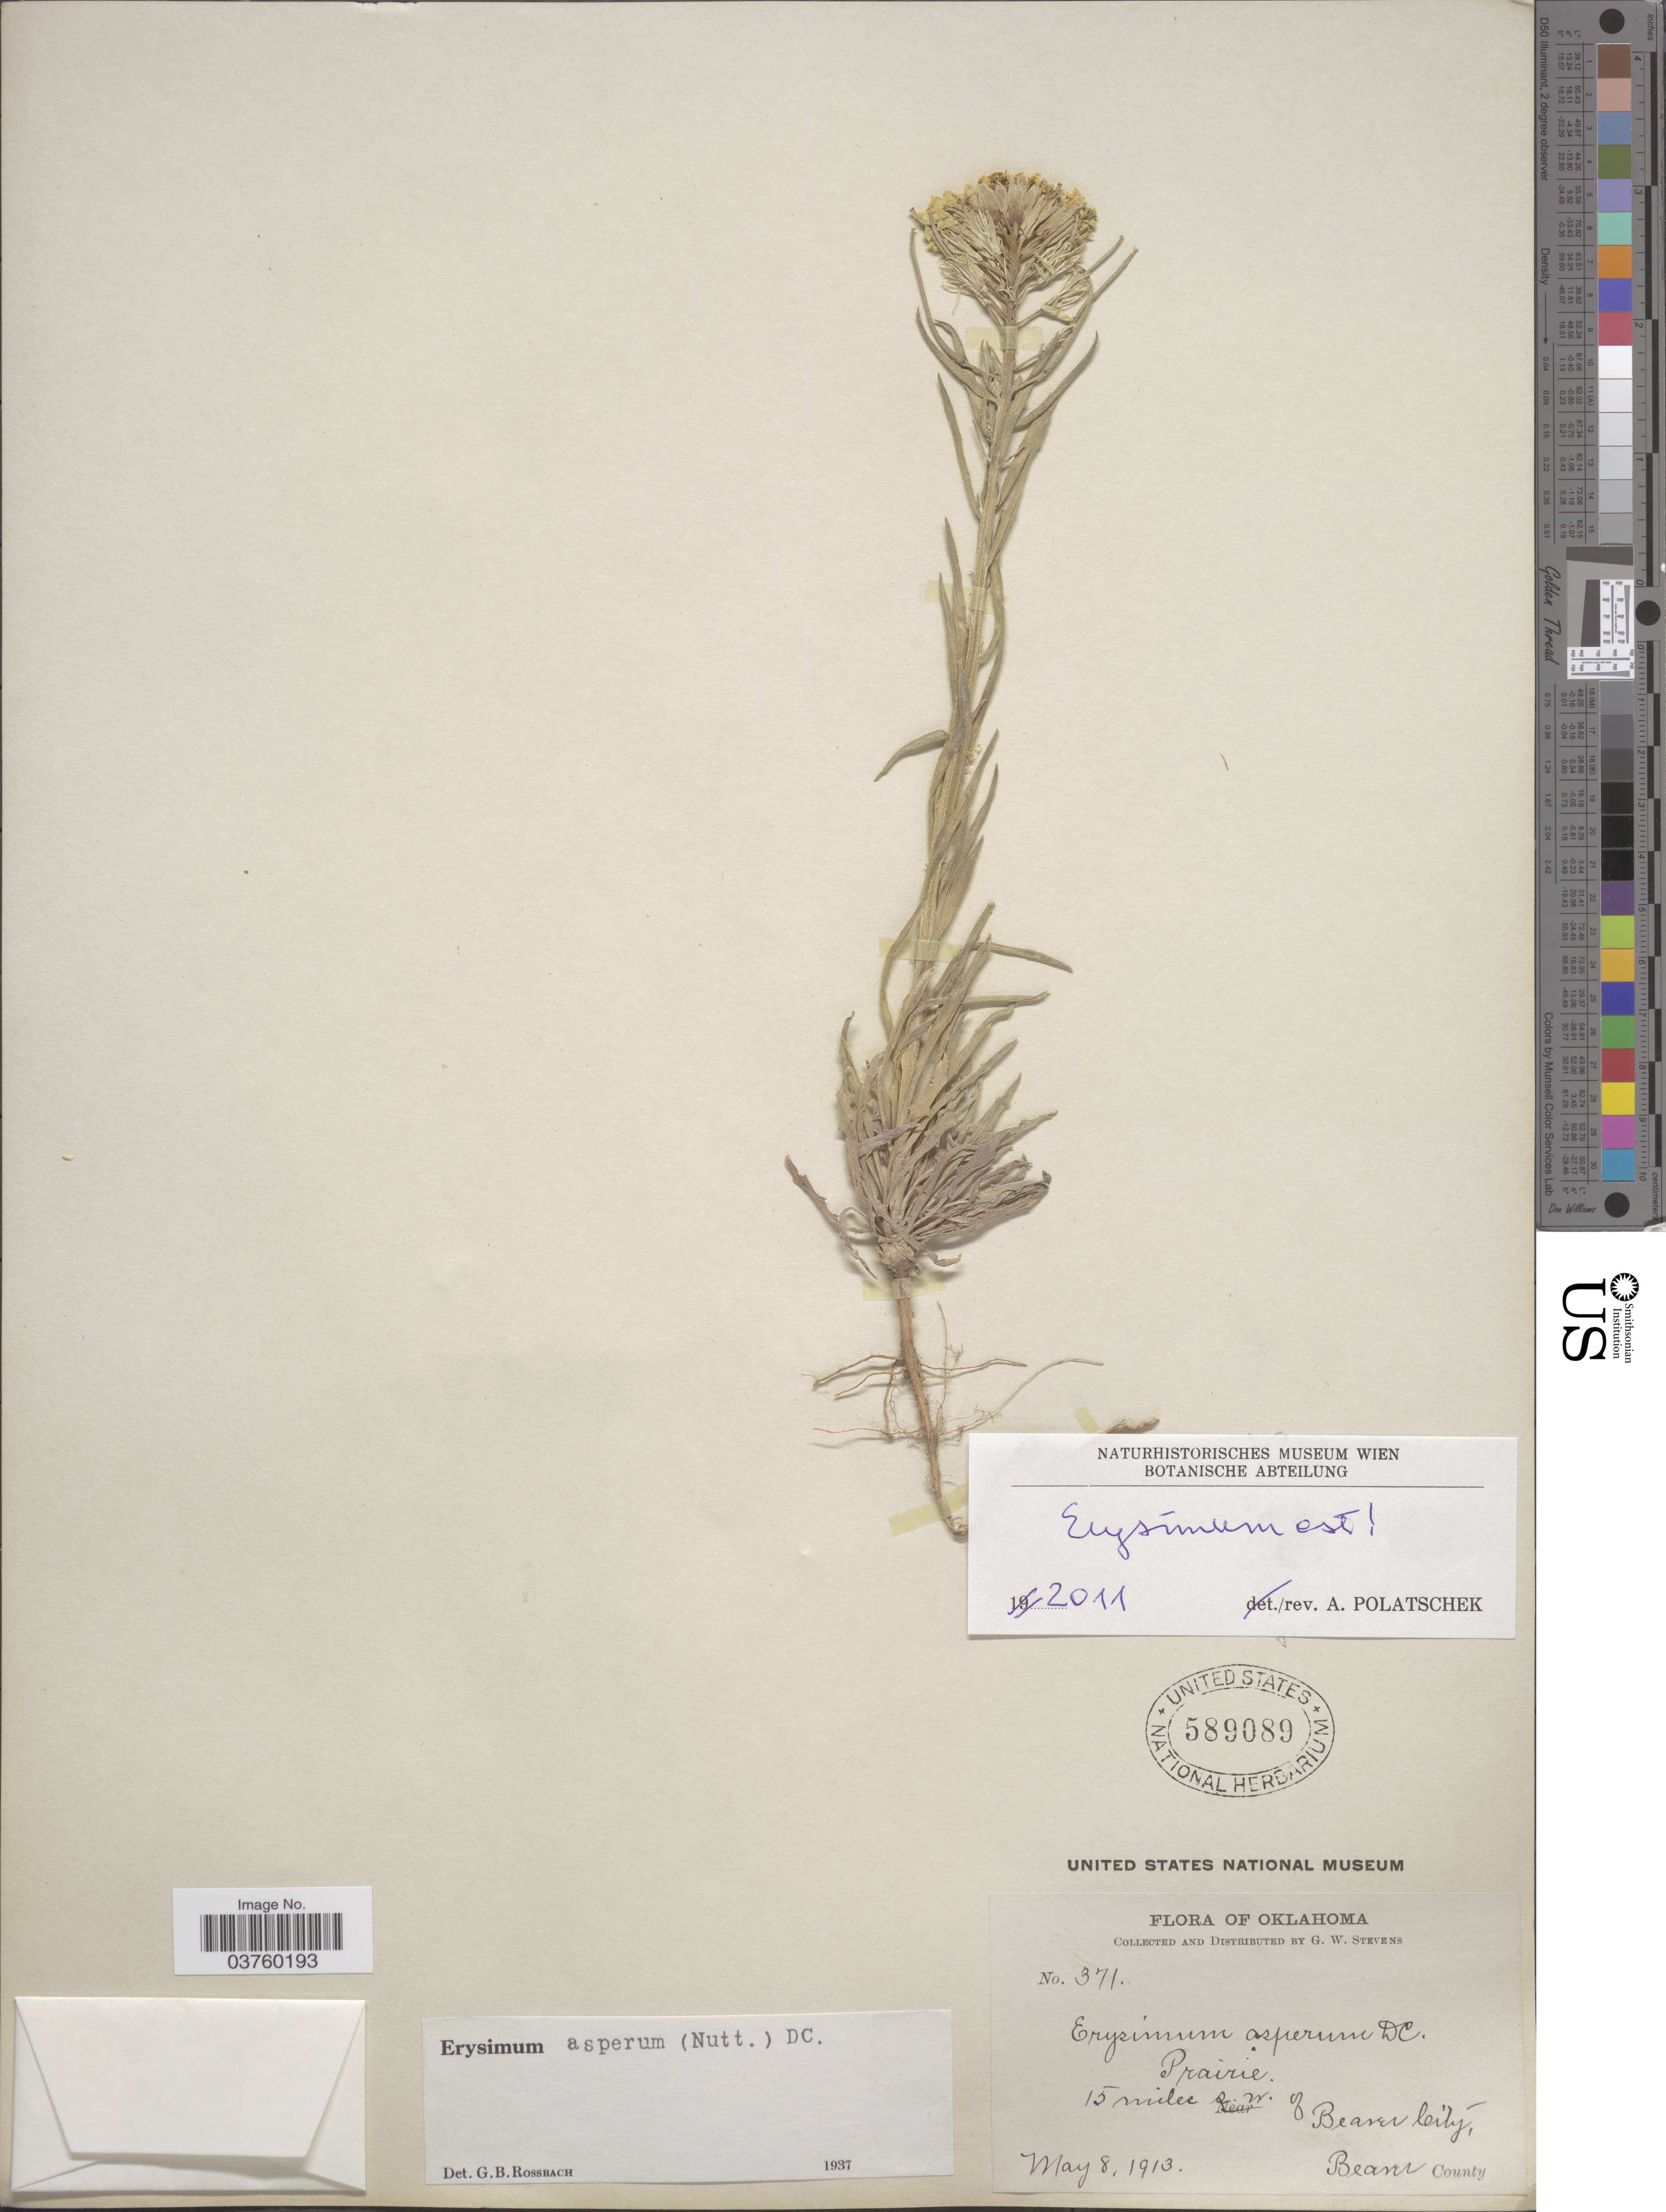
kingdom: Plantae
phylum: Tracheophyta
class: Magnoliopsida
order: Brassicales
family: Brassicaceae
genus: Erysimum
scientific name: Erysimum asperum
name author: (Nutt.) DC.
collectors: G. W. Stevens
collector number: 371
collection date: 1913-05-08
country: United States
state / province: Oklahoma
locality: Prairie.15 miles s.w. of Bever City. Beaver County.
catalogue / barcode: US 589089